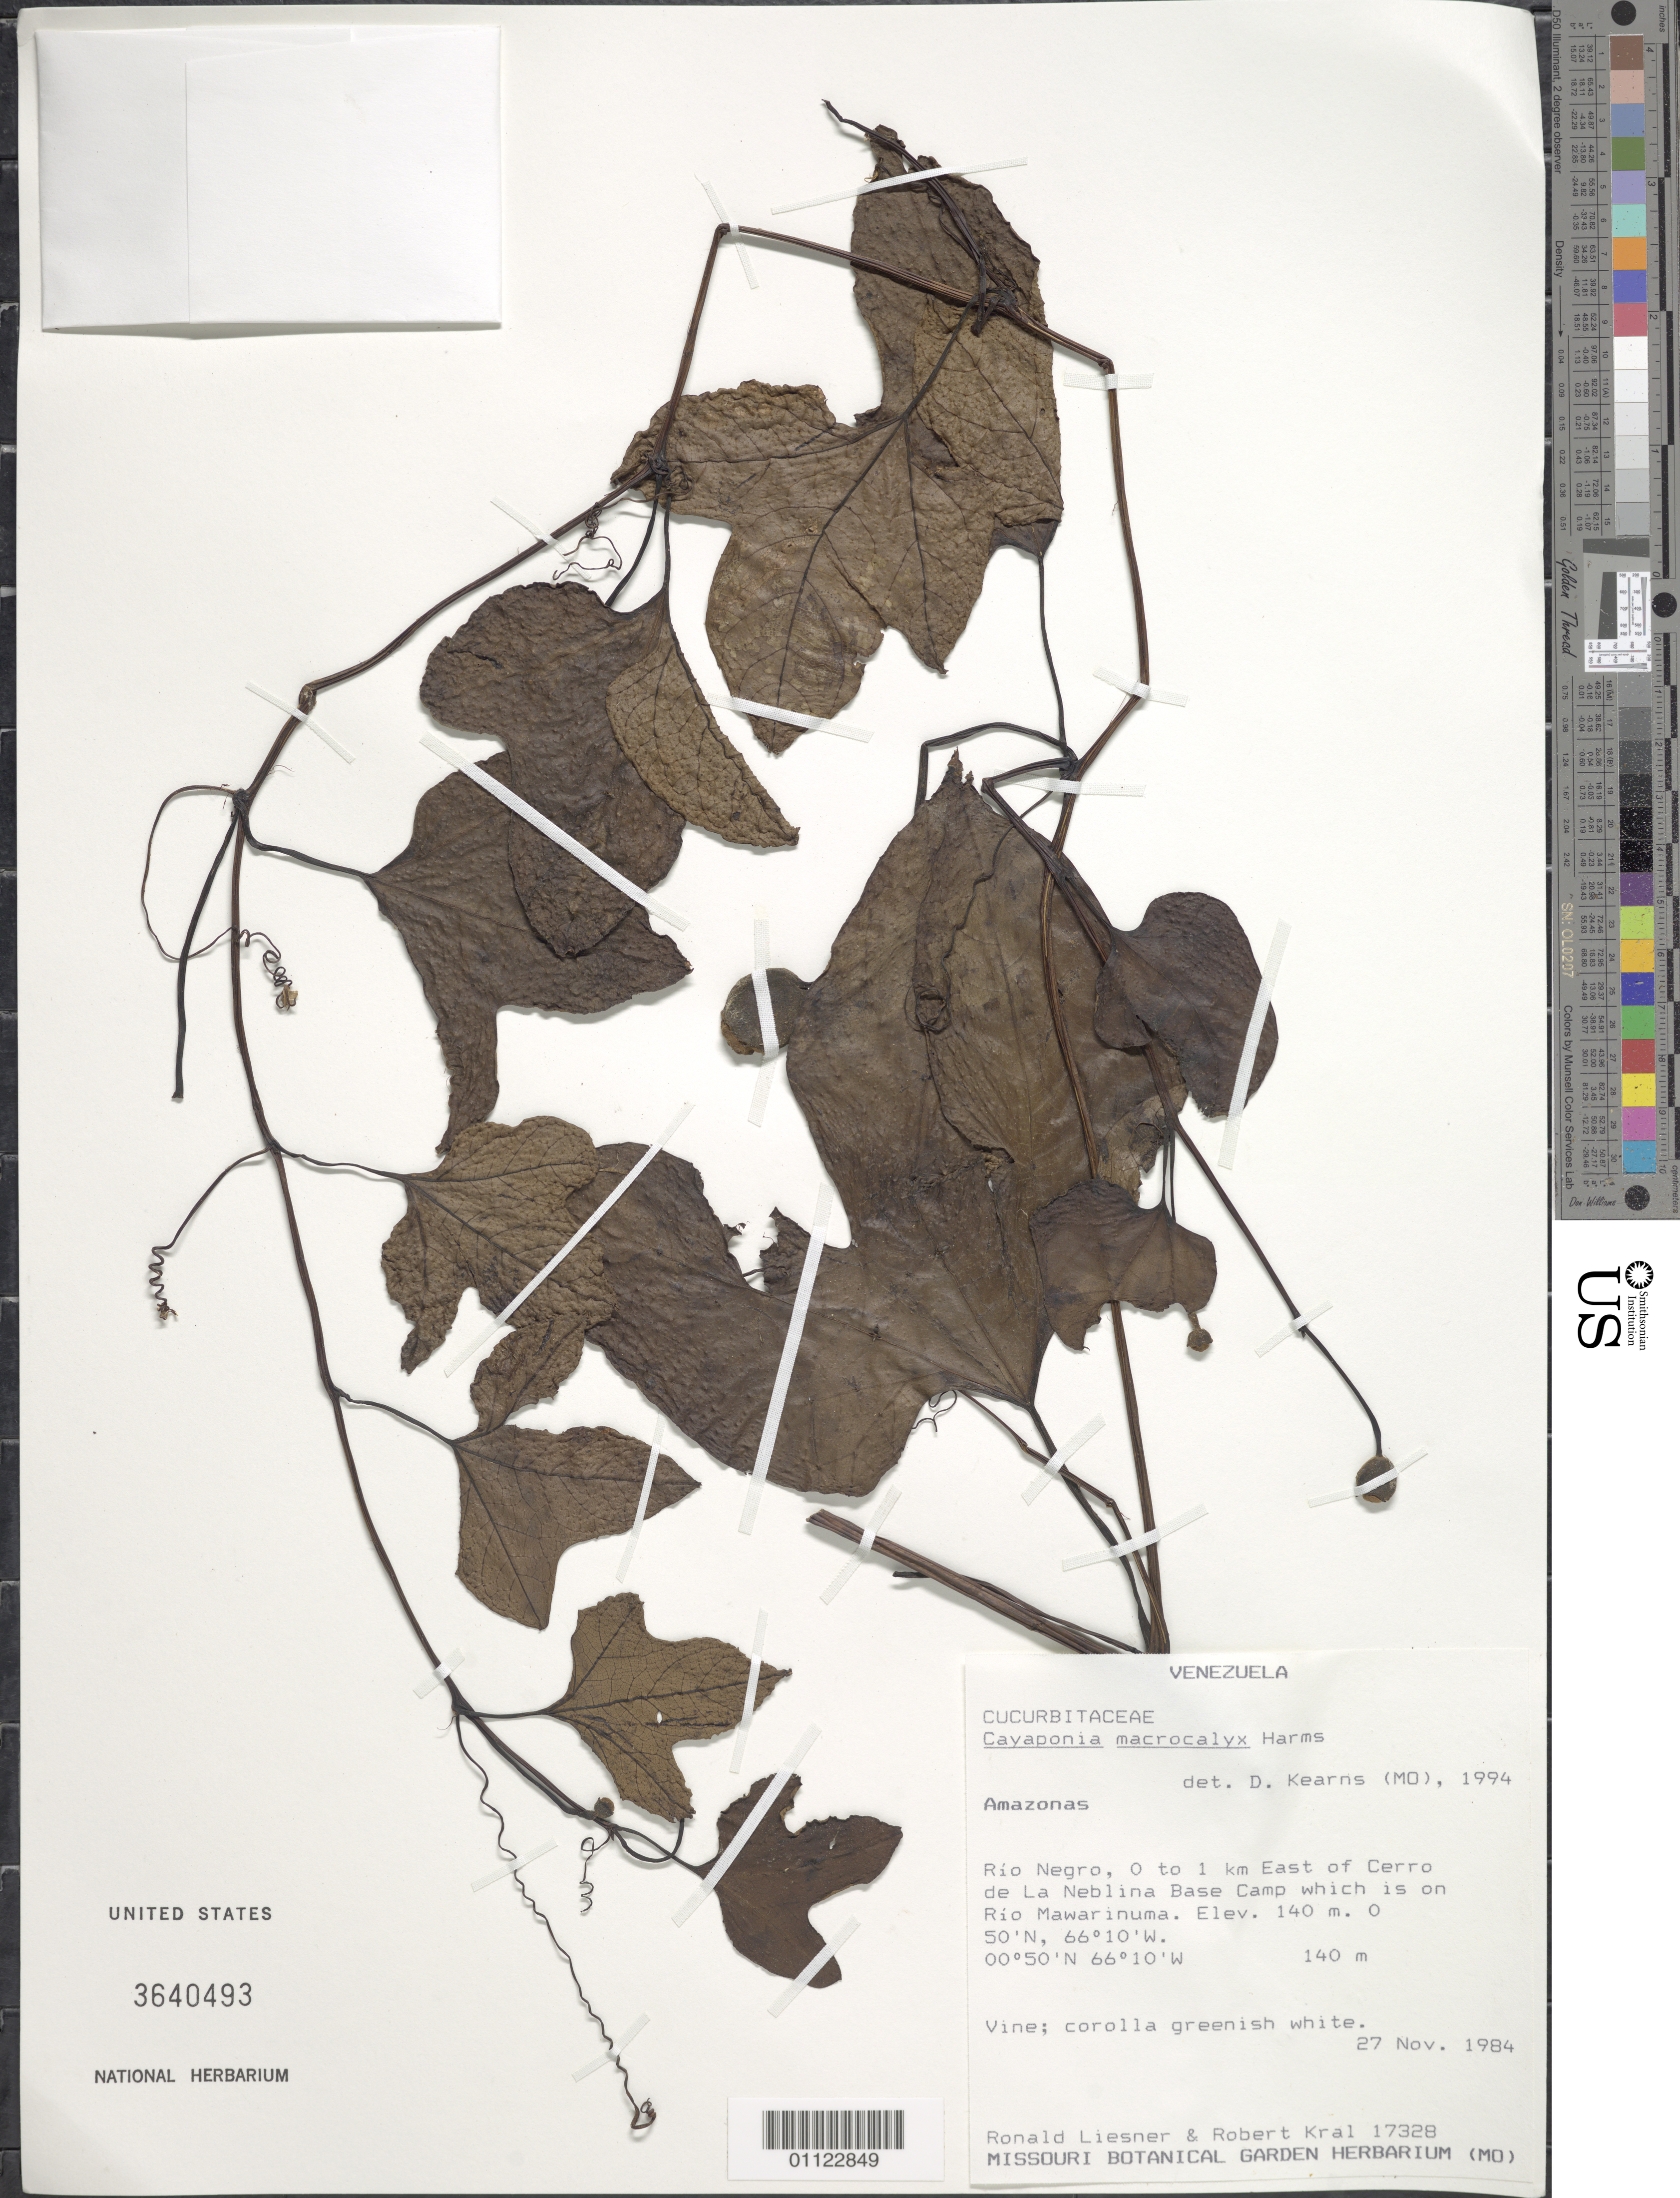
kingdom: Plantae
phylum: Tracheophyta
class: Magnoliopsida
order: Cucurbitales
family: Cucurbitaceae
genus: Cayaponia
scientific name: Cayaponia peruviana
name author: (Poepp. & Endl.) Cogn.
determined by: Nee, Michael H.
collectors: R. L. Liesner & R. Kral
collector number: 17328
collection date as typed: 27-Nov-84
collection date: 1984-11-27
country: Venezuela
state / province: Amazonas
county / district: Río Negro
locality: Río Mawarinuma, 0-1 km E of Cerro de La Neblina Base Camp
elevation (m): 140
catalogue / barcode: US 3640493